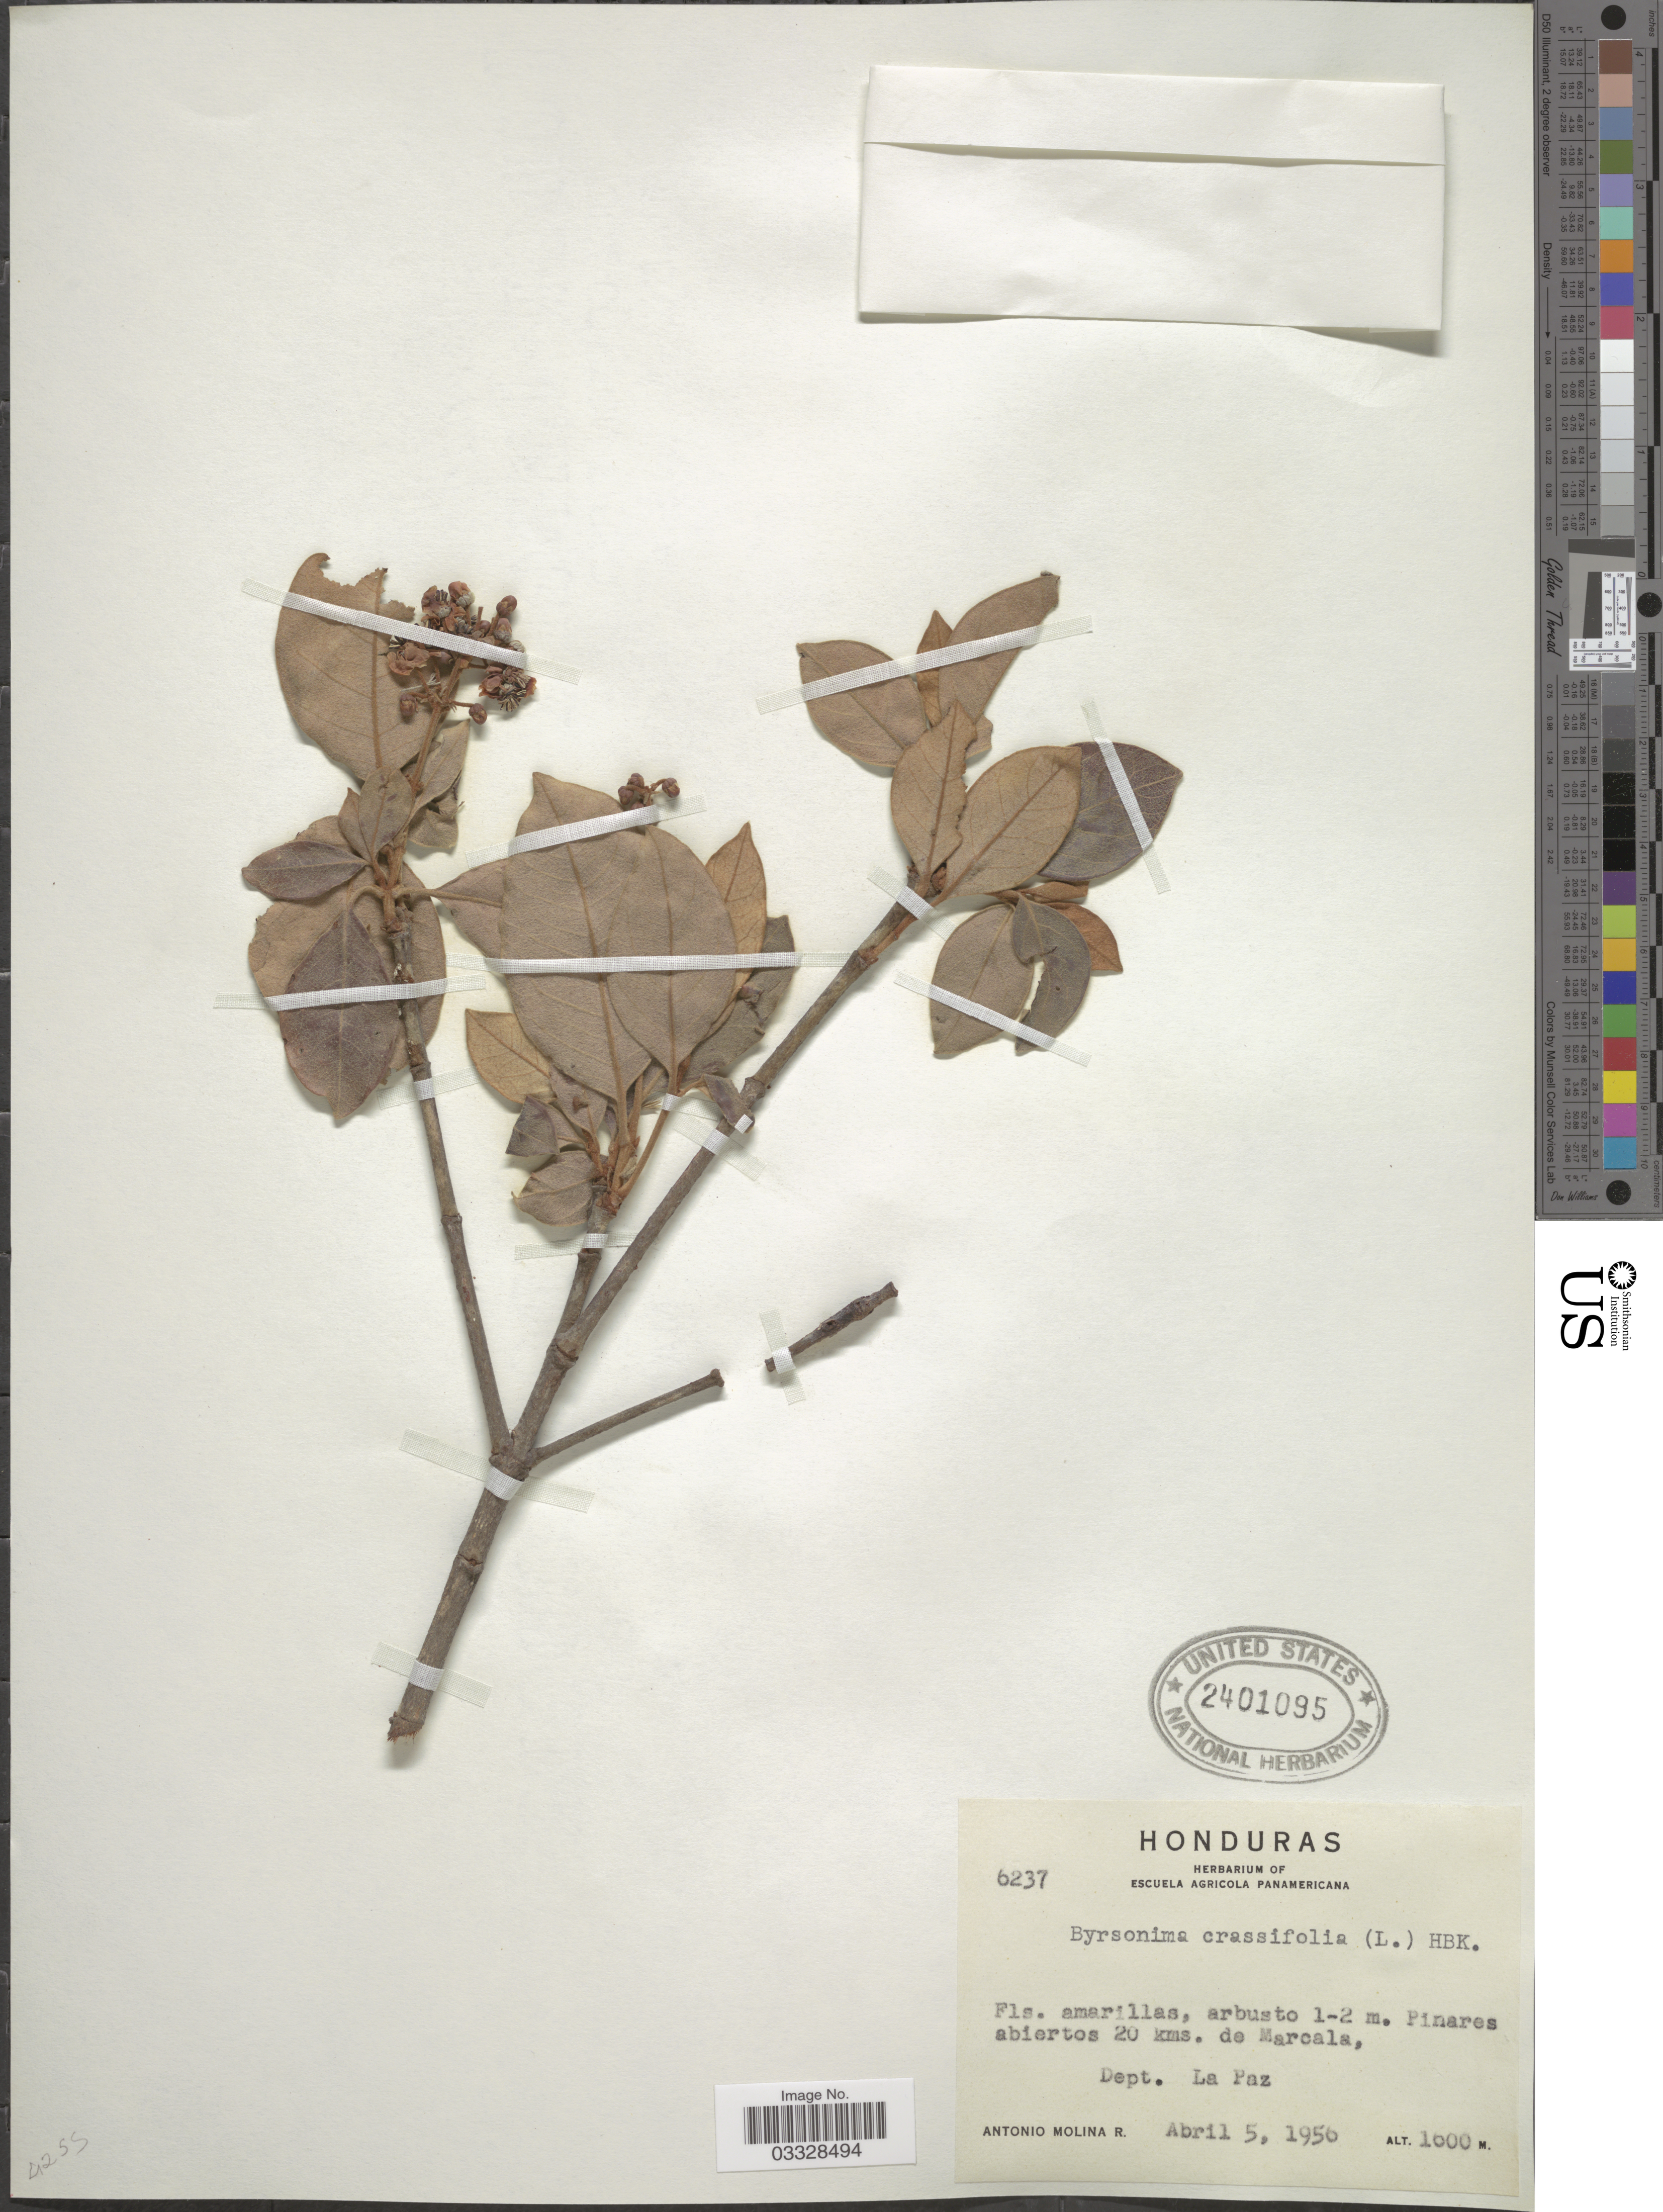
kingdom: Plantae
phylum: Tracheophyta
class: Magnoliopsida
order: Malpighiales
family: Malpighiaceae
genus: Byrsonima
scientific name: Byrsonima crassifolia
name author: (L.) Kunth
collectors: A. Molina R.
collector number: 6237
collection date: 1956-04-05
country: Honduras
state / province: La Paz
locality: Pinares abiertos 20 kms. de Marcala, Dep. La Paz.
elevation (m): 1600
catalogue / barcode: US 2401095